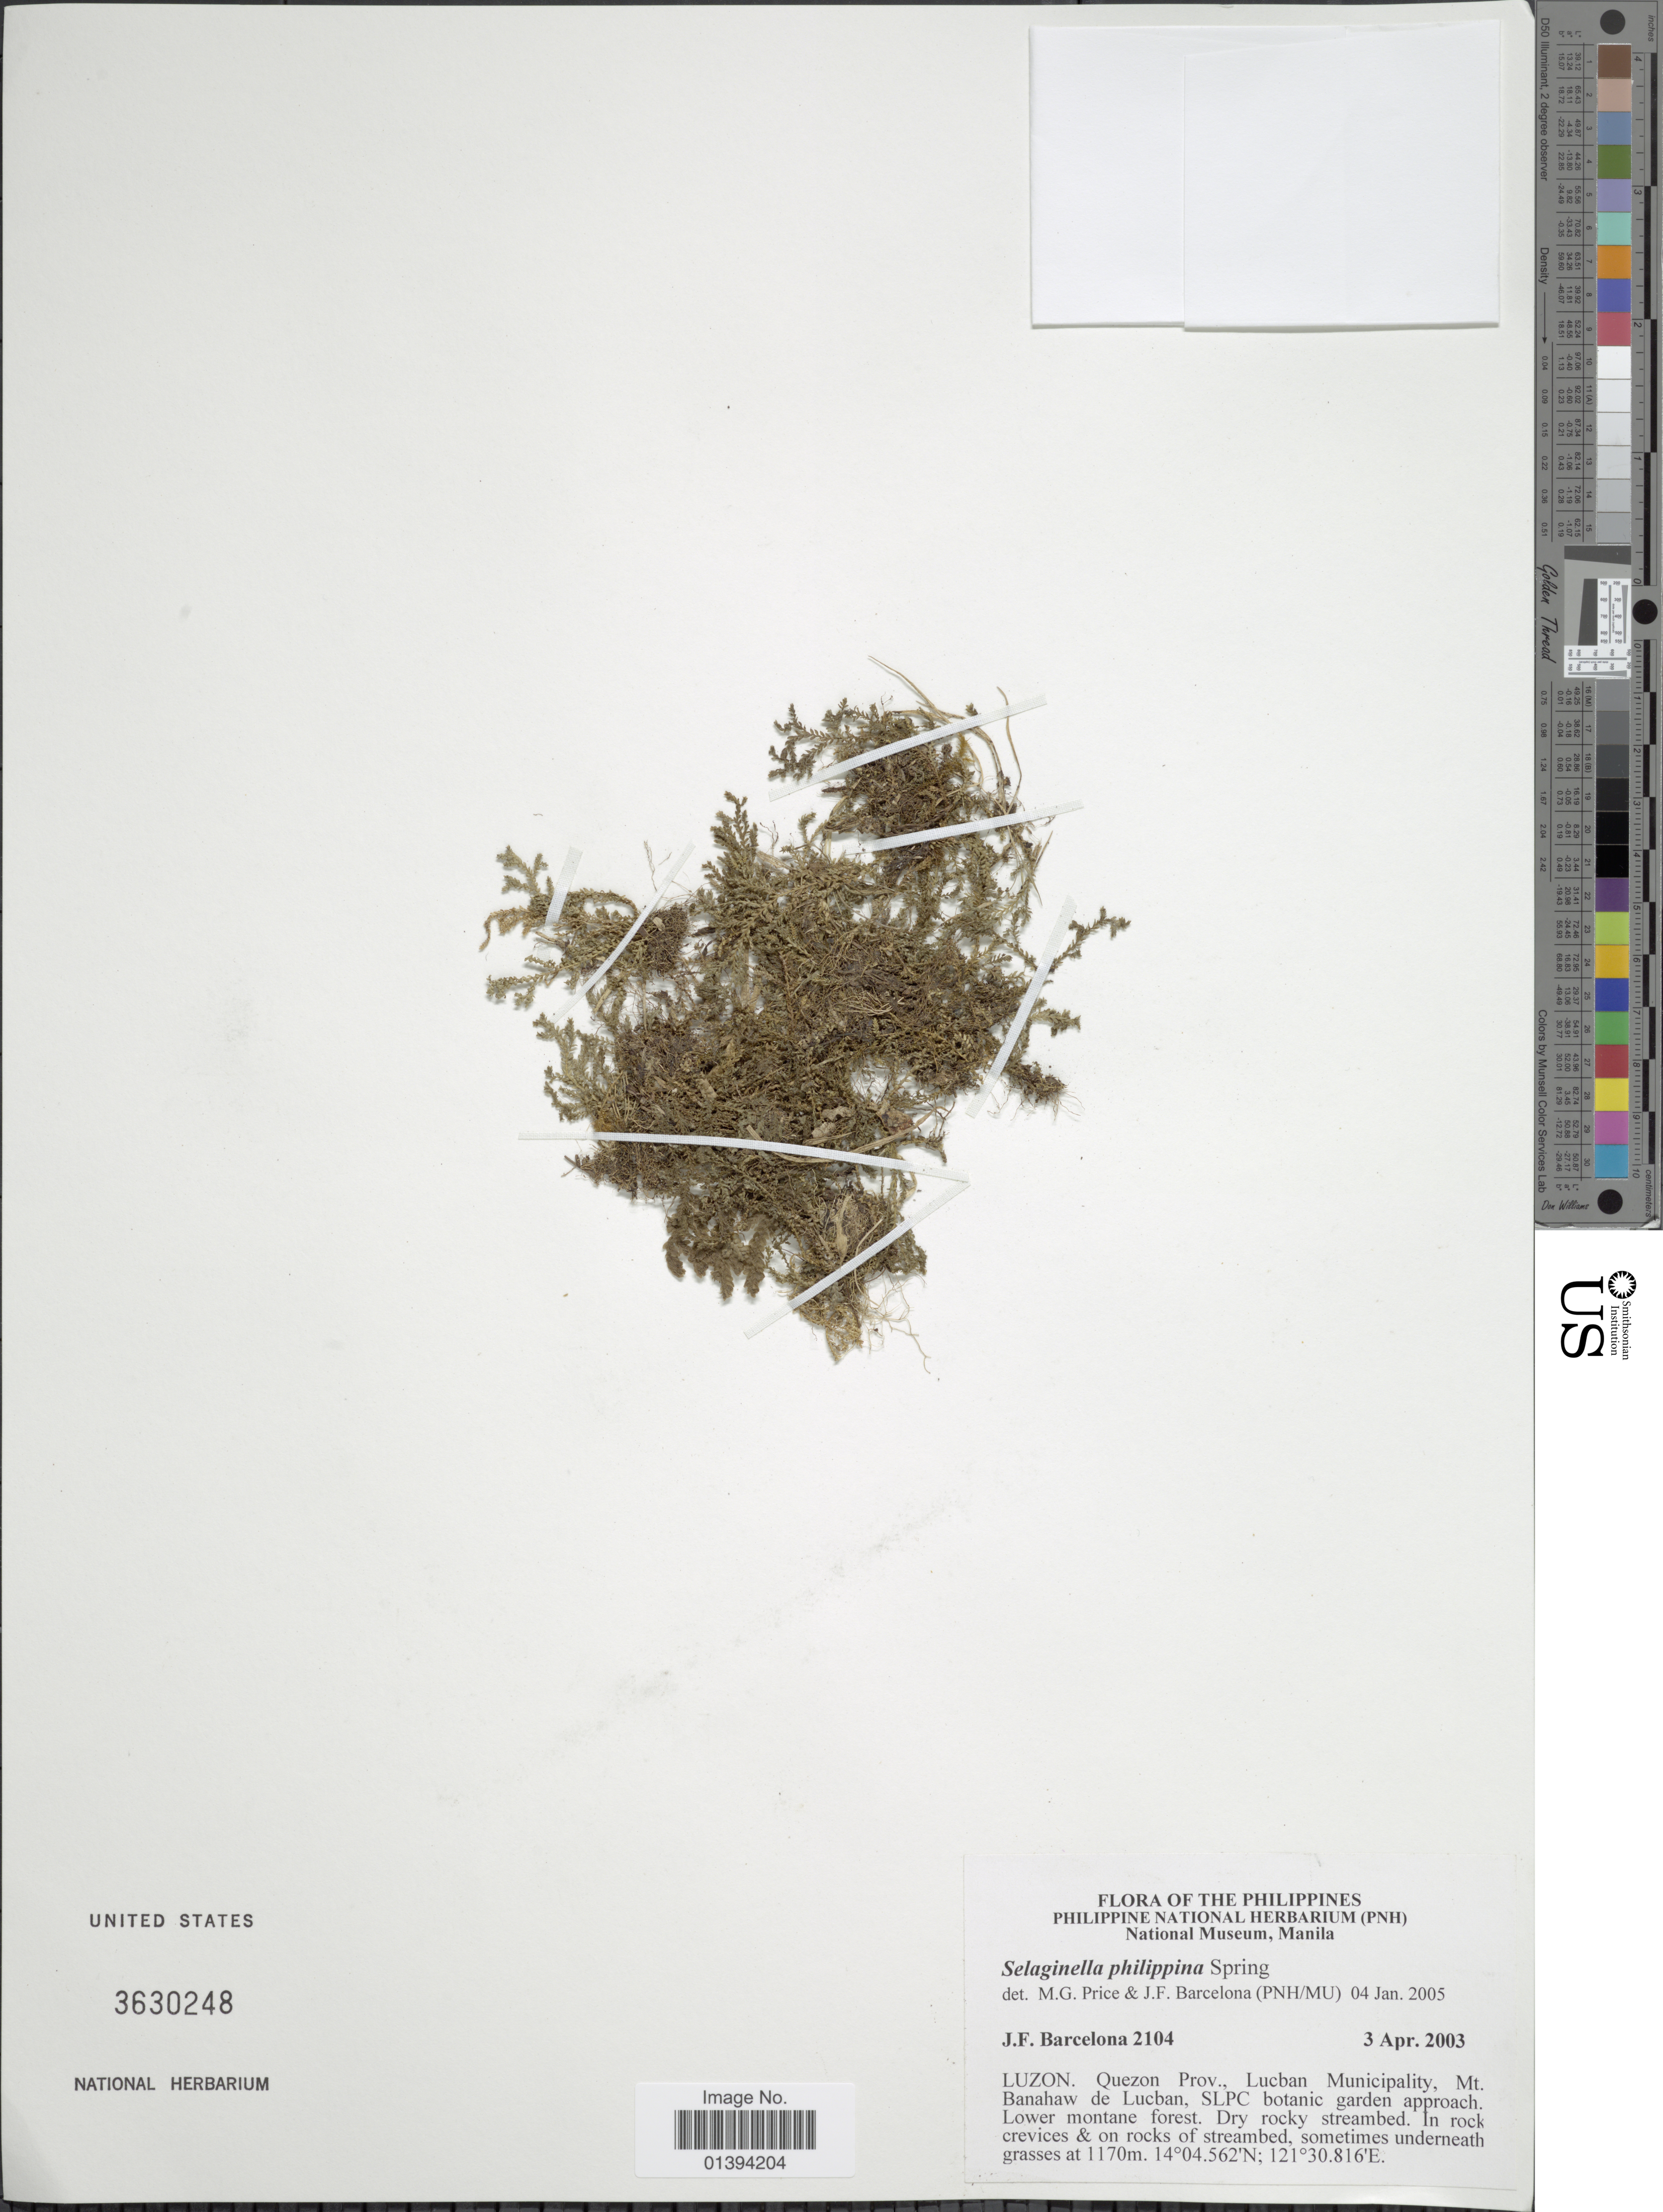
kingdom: Plantae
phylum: Tracheophyta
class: Lycopodiopsida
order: Selaginellales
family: Selaginellaceae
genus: Selaginella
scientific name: Selaginella philippina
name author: Spring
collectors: J. F. Barcelona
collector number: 2104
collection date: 2003-04-03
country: Philippines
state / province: Central Luzon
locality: Luzon, Quezon Prov., Lucban Municipality, Mt. Banahaw de Lucban, SLPC botanic garden approach, lower montane forest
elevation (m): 1170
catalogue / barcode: US 3630248